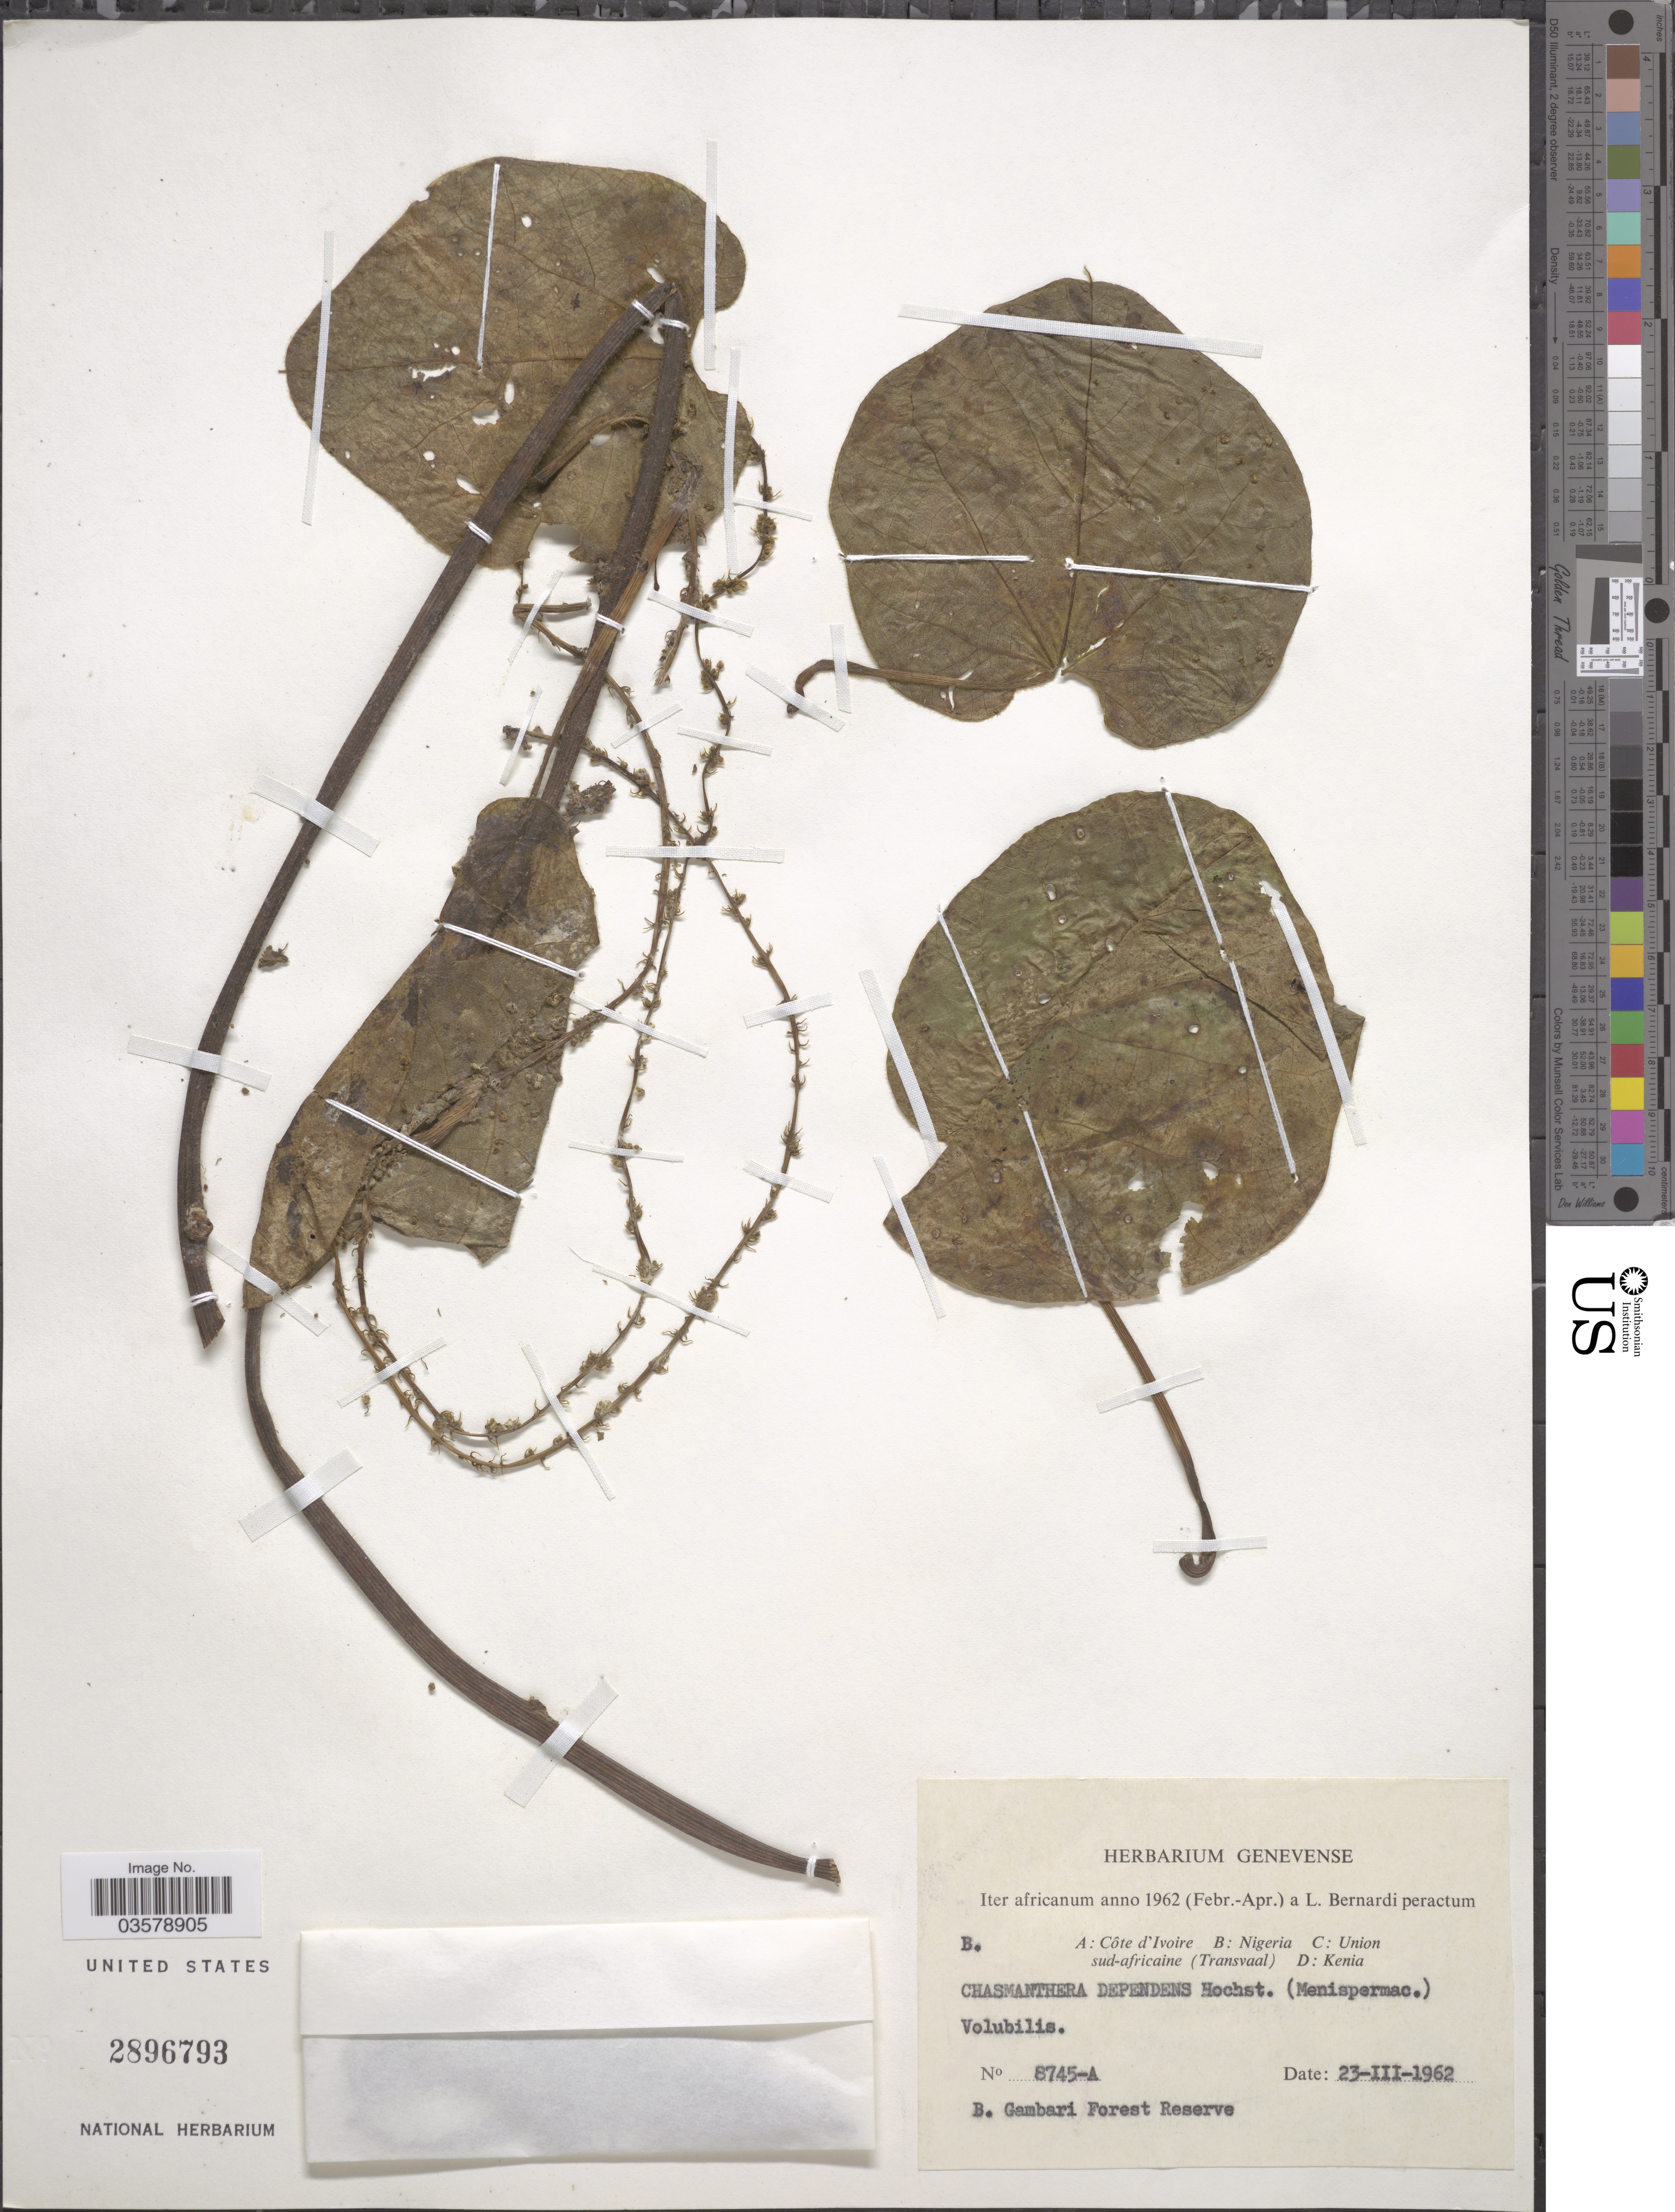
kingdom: Plantae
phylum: Tracheophyta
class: Magnoliopsida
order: Ranunculales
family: Menispermaceae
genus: Chasmanthera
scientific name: Chasmanthera dependens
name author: Hochst.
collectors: L. Bernardi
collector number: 8745-A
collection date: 1962-03-23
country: Nigeria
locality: Gambari Forest Reserve.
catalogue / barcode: US 2896793